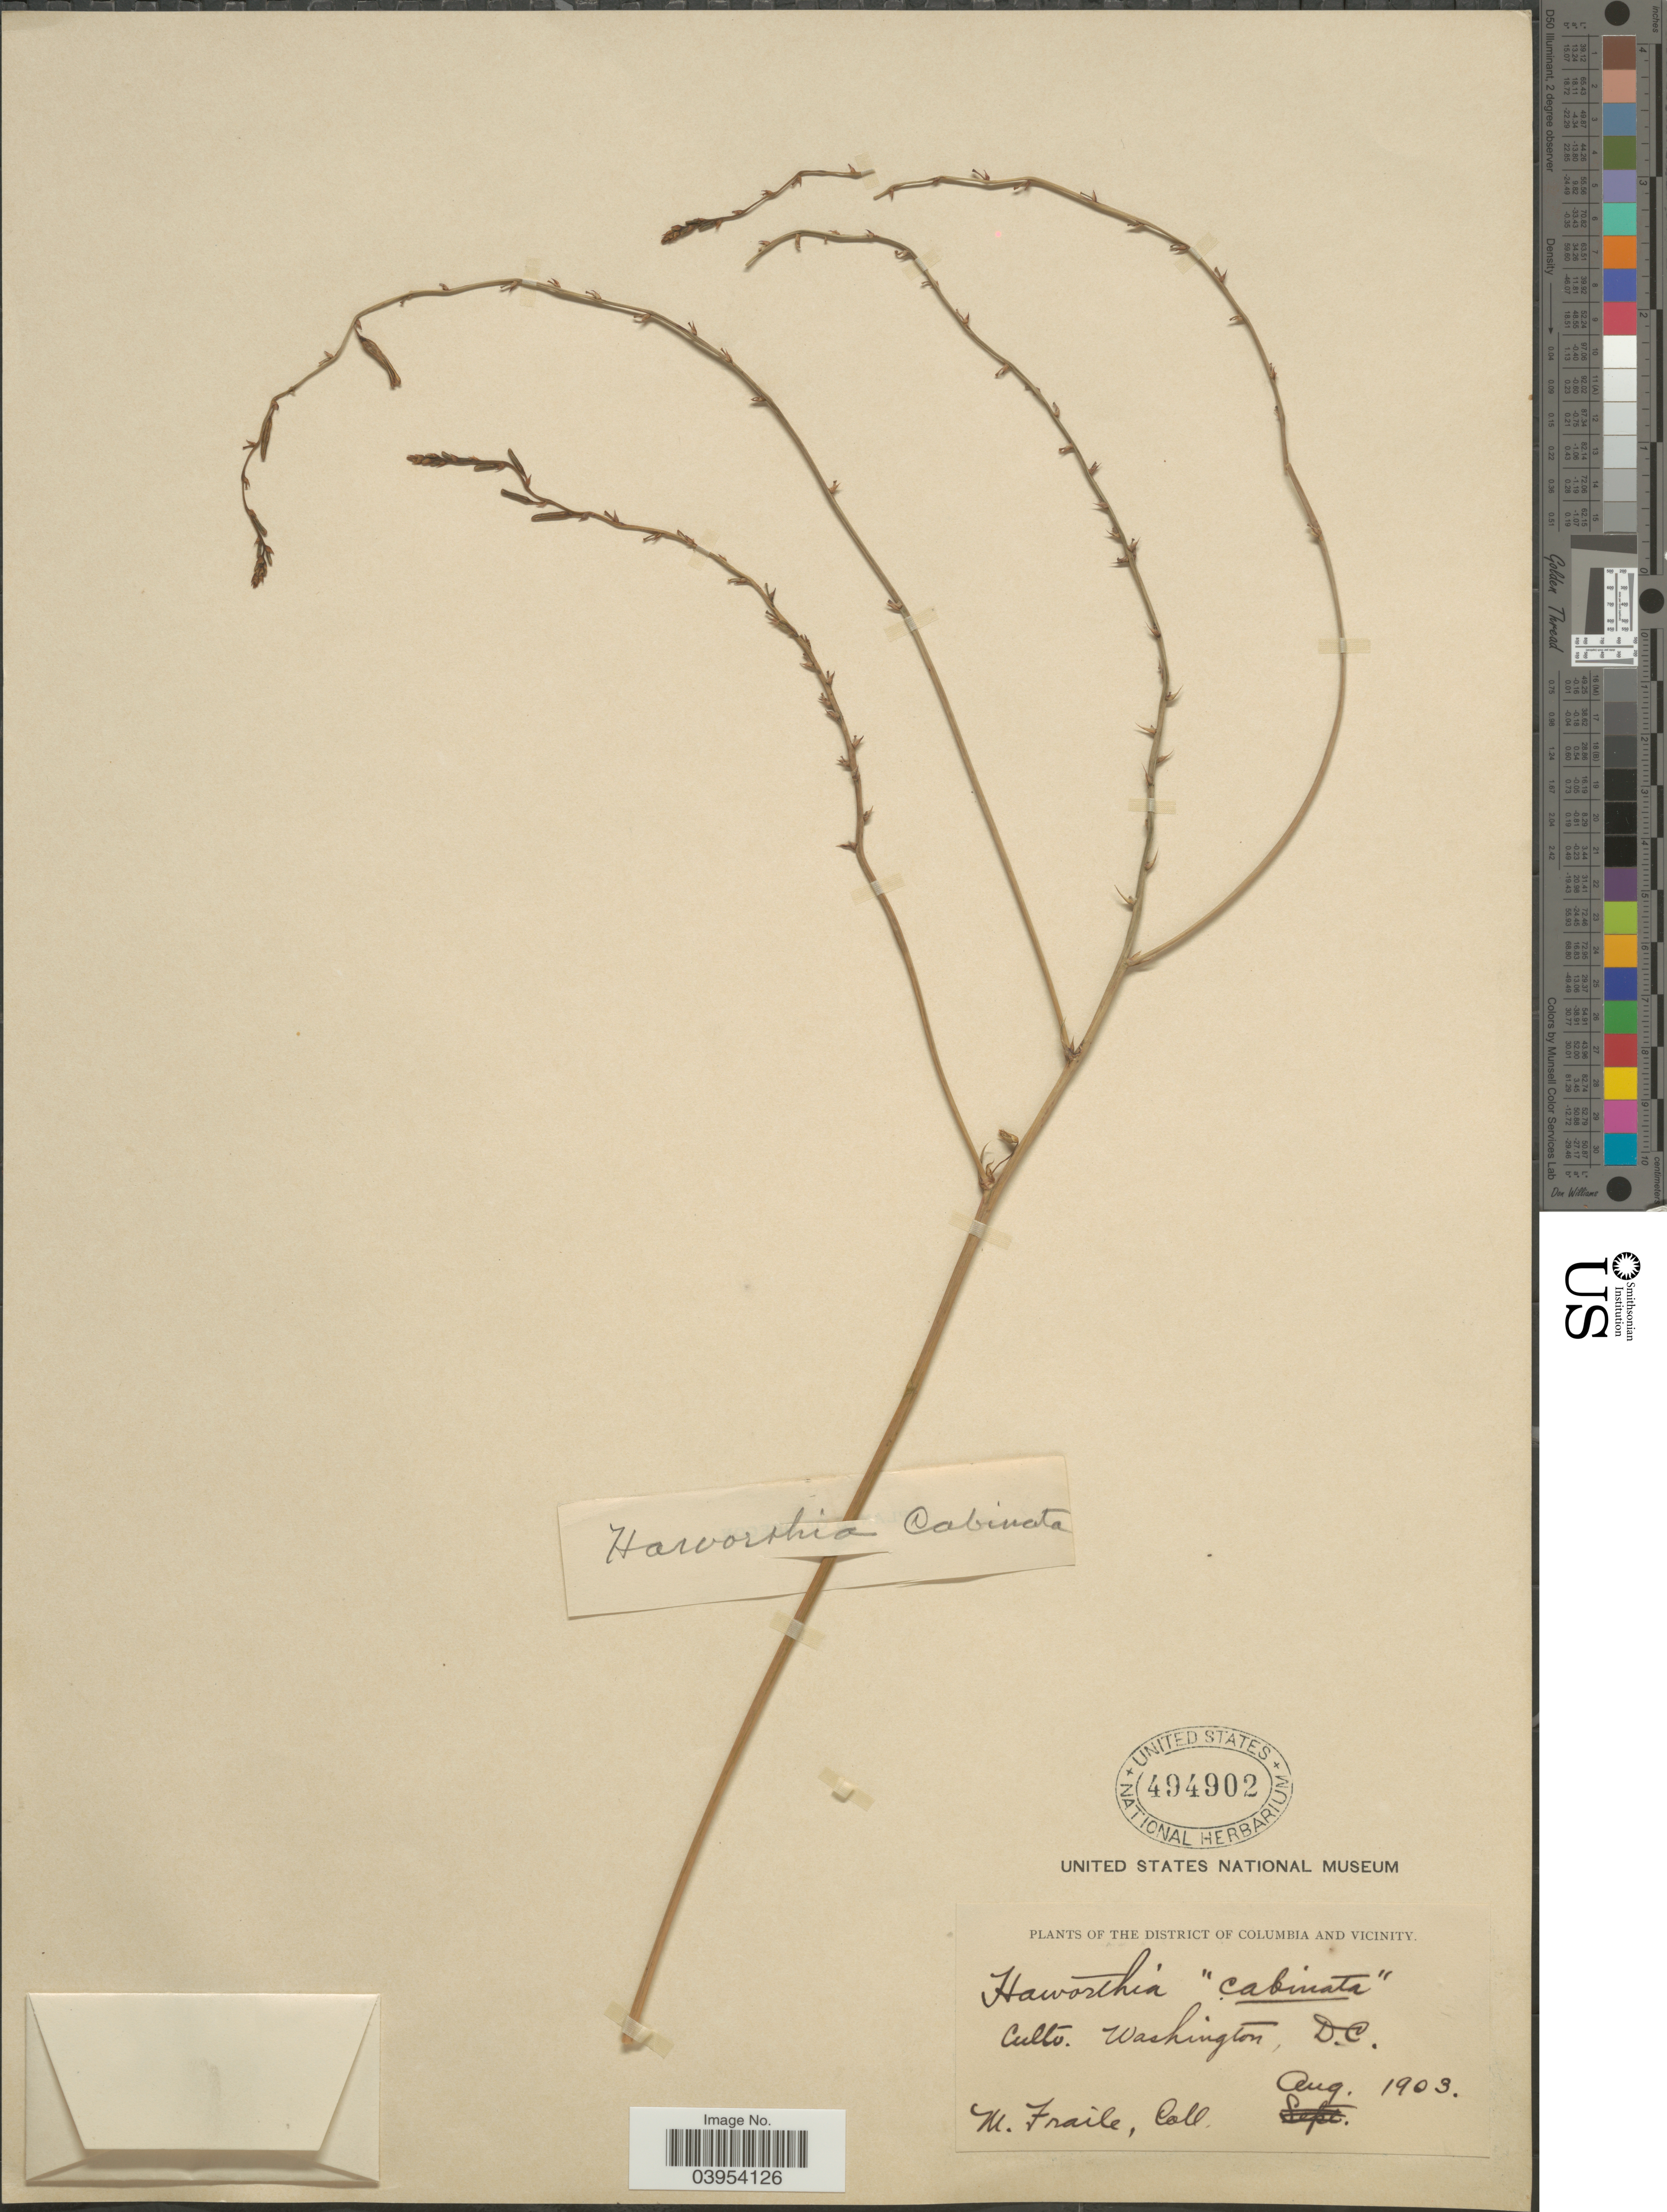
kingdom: Plantae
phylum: Tracheophyta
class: Liliopsida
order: Asparagales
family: Asphodelaceae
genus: Haworthia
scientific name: Haworthia carinata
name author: Resende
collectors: M. Fraile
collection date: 1903-08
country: United States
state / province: District of Columbia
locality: Washington.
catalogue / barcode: US 494902